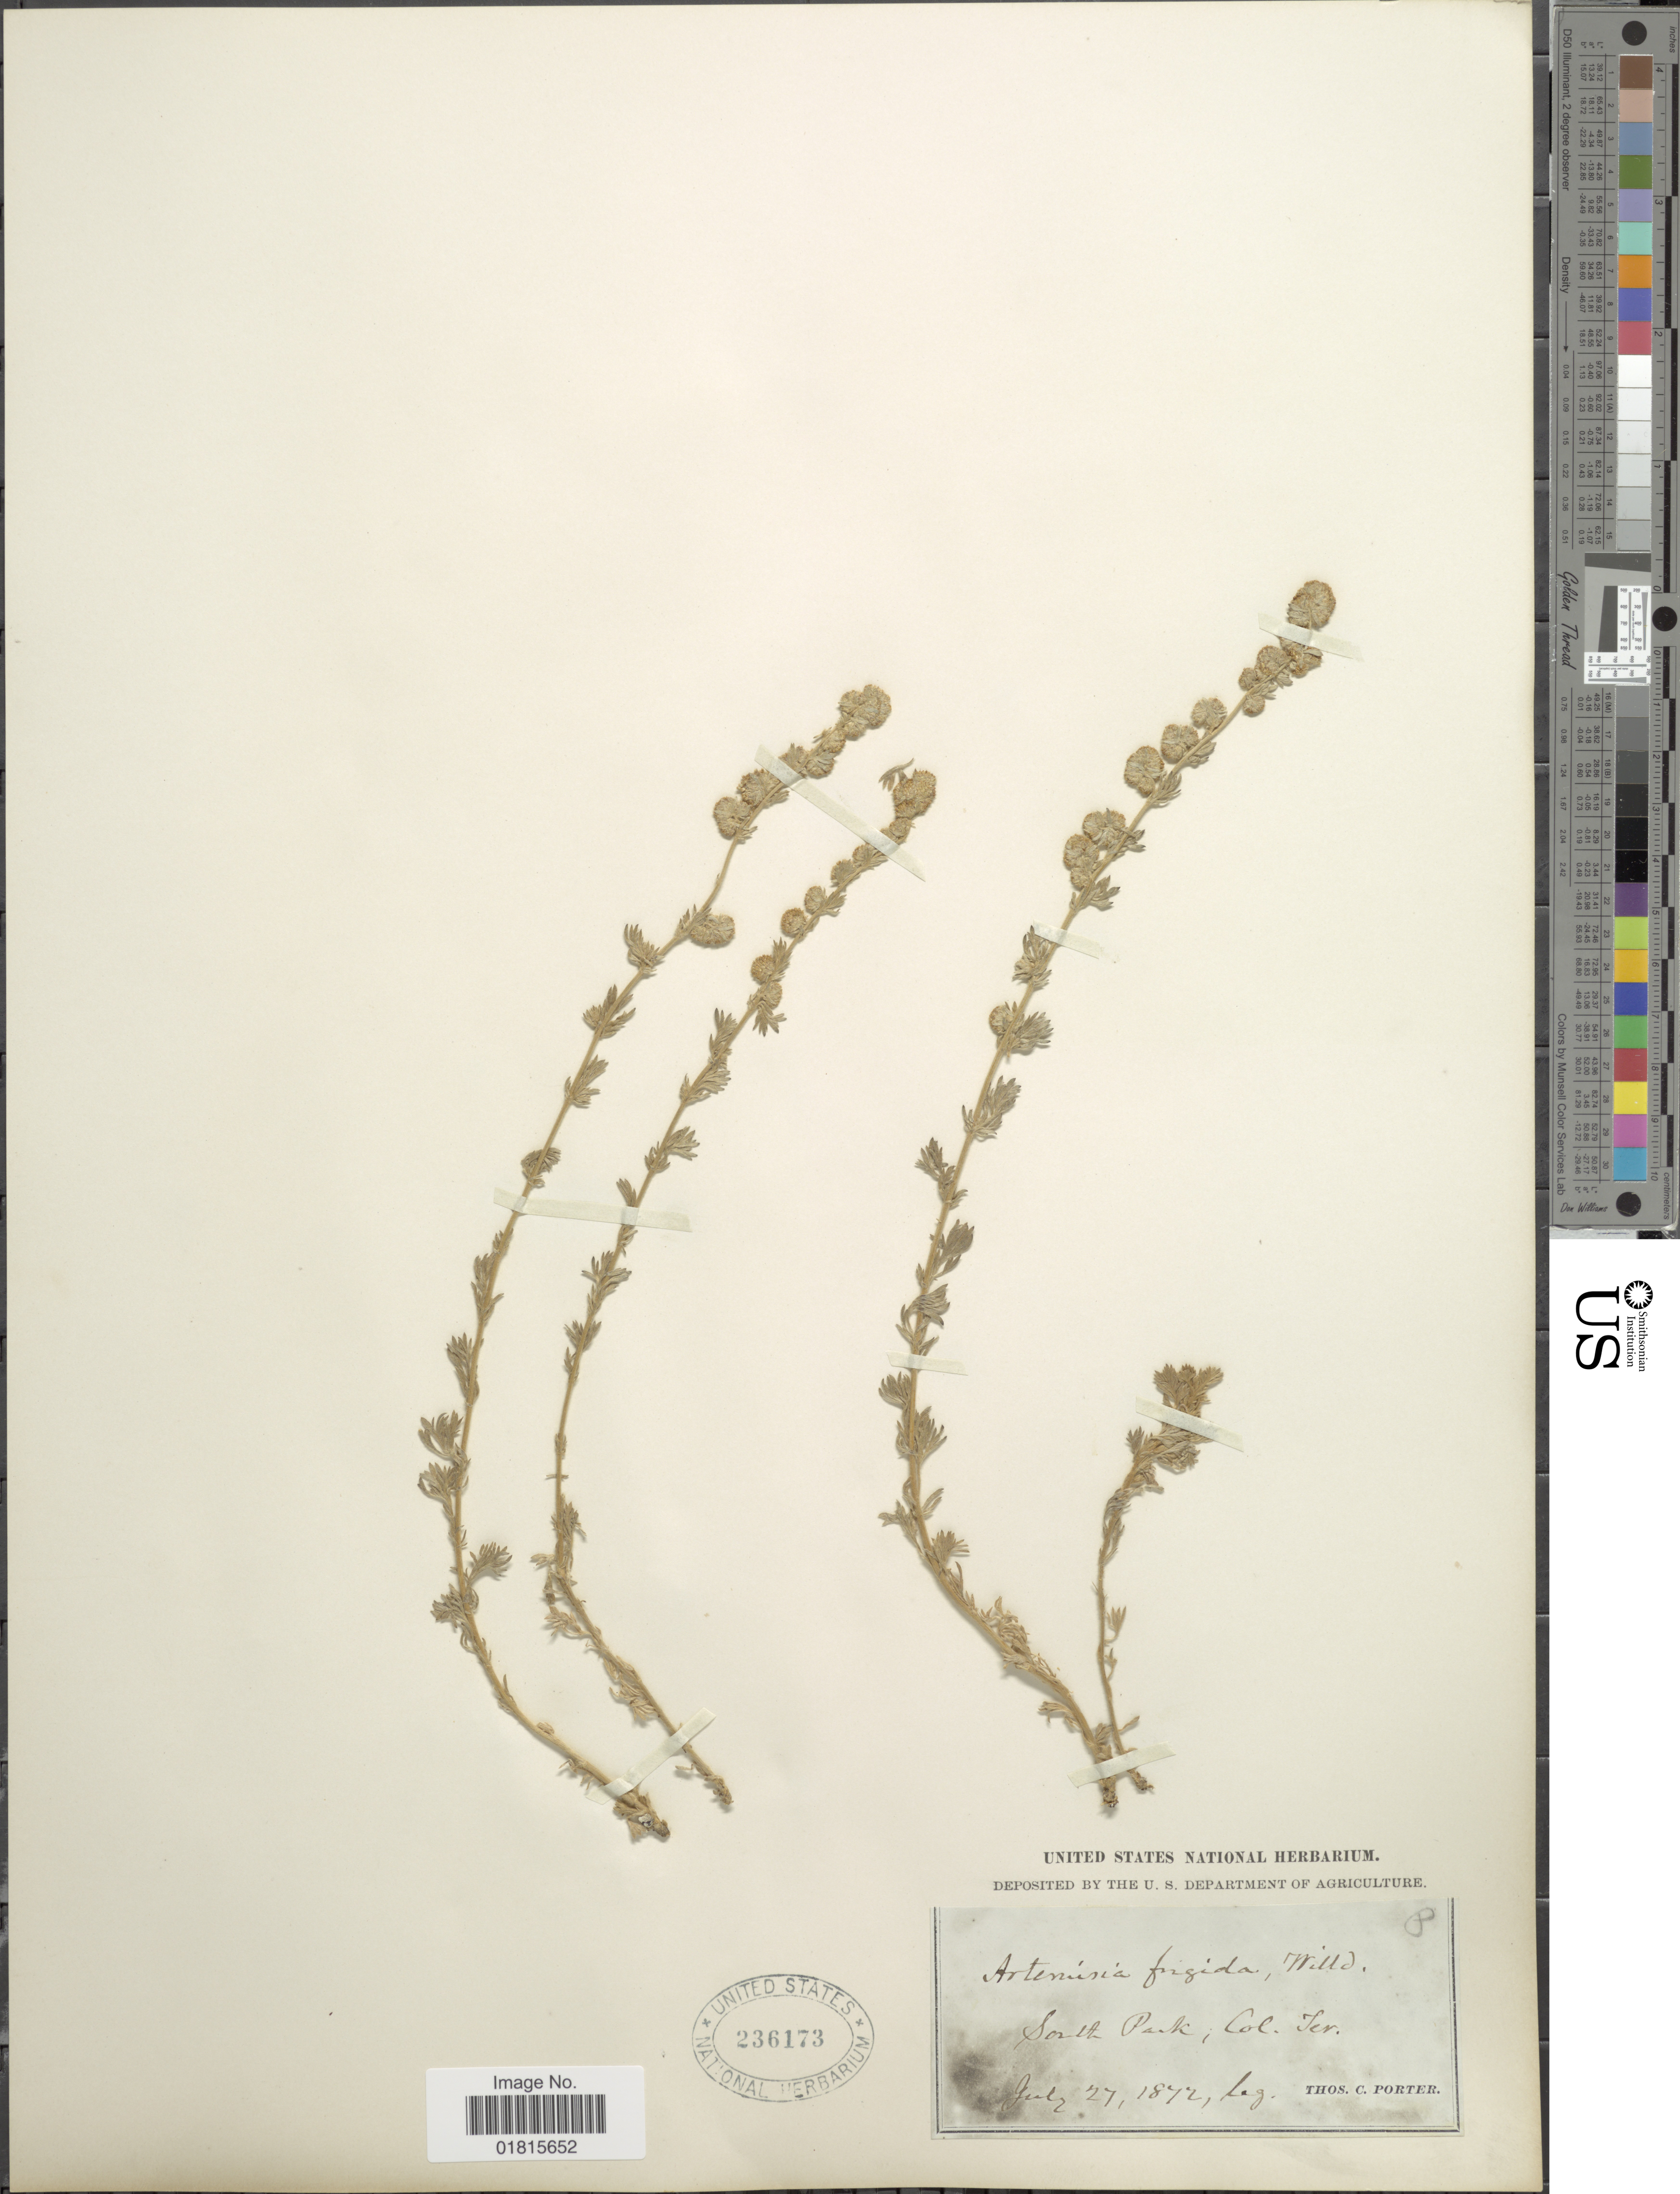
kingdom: Plantae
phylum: Tracheophyta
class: Magnoliopsida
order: Asterales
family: Asteraceae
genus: Artemisia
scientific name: Artemisia frigida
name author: Willd.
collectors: T. C. Porter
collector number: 8*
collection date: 1872-07-27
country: United States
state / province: Colorado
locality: South Park, Col. Ter.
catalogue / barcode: US 236173